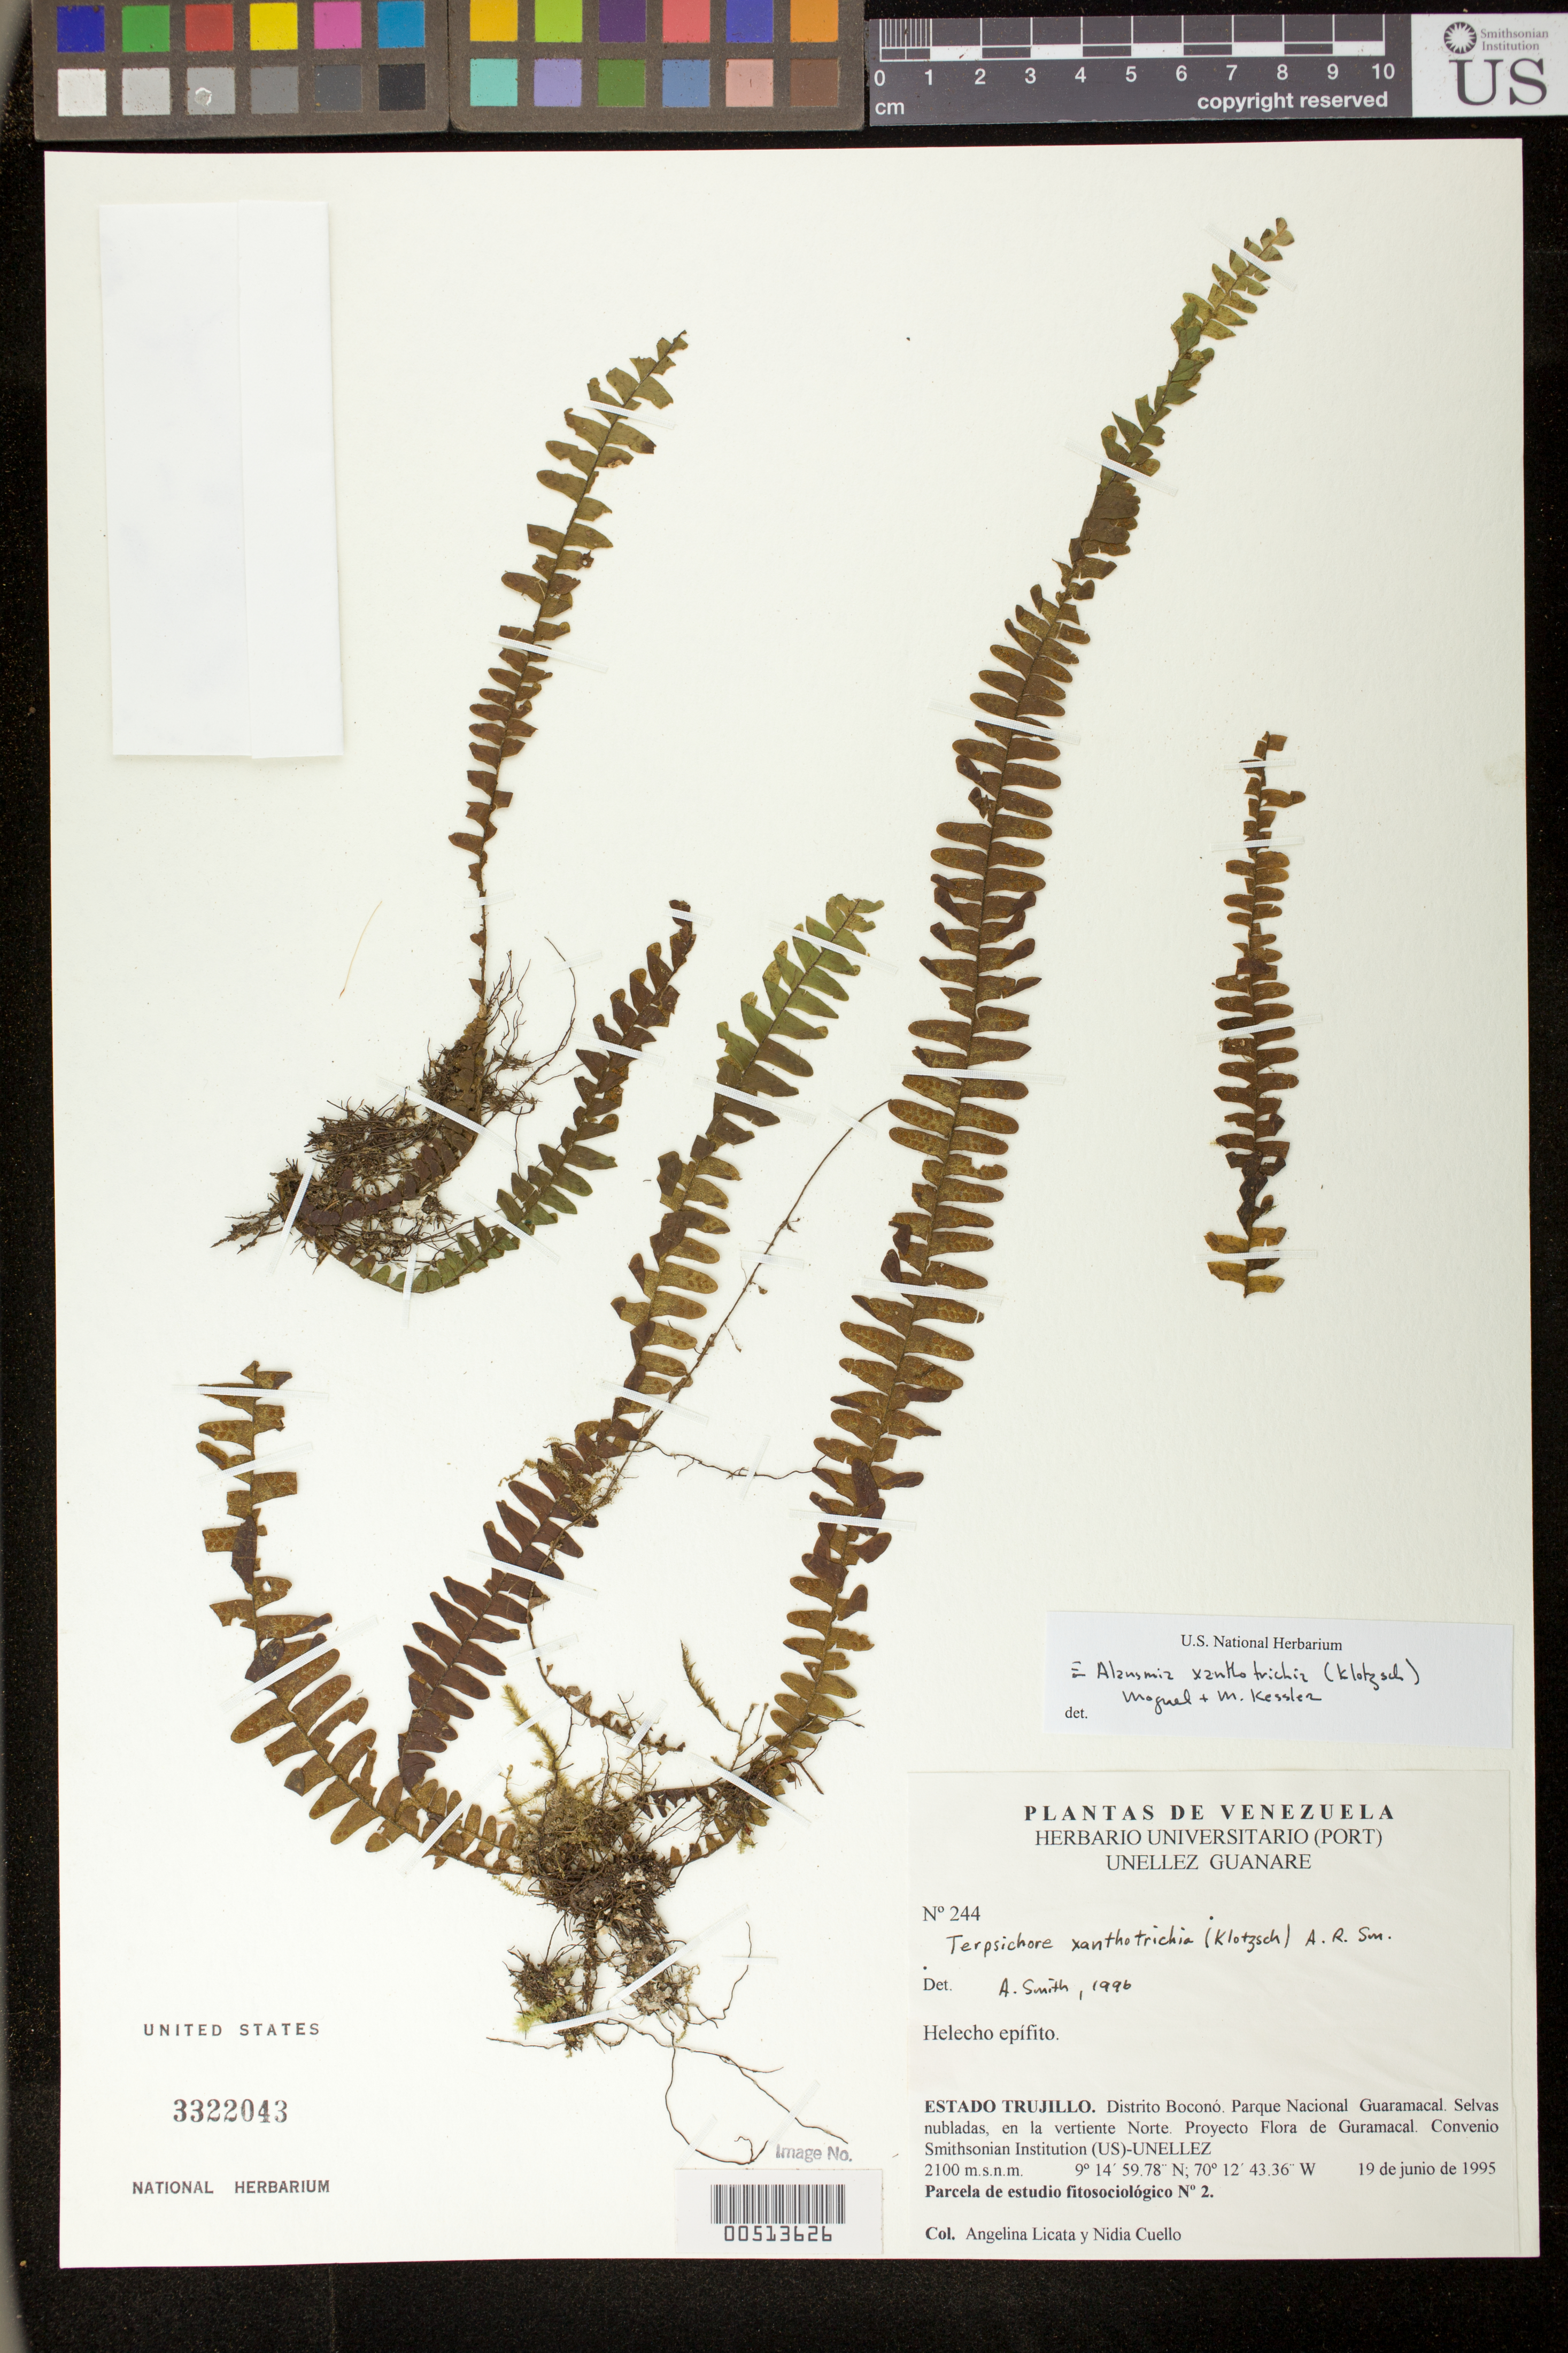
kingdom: Plantae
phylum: Tracheophyta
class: Polypodiopsida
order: Polypodiales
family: Polypodiaceae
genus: Alansmia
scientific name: Alansmia xanthotrichia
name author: (Klotzsch) Moguel & M. Kessler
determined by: Dorr, L. J., (BOT), Smithsonian Institution - National Museum of Natural History (UNITED STATES)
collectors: A. Licata & N. L. Cuello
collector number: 244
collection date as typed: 19 Jun 1995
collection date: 1995-06-19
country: Venezuela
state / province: Trujillo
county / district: Boconó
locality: Parque Nacional Guaramacal, vertiente N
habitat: Selvas nubladas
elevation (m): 2100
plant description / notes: PORT, UC, US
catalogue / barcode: US 3322043